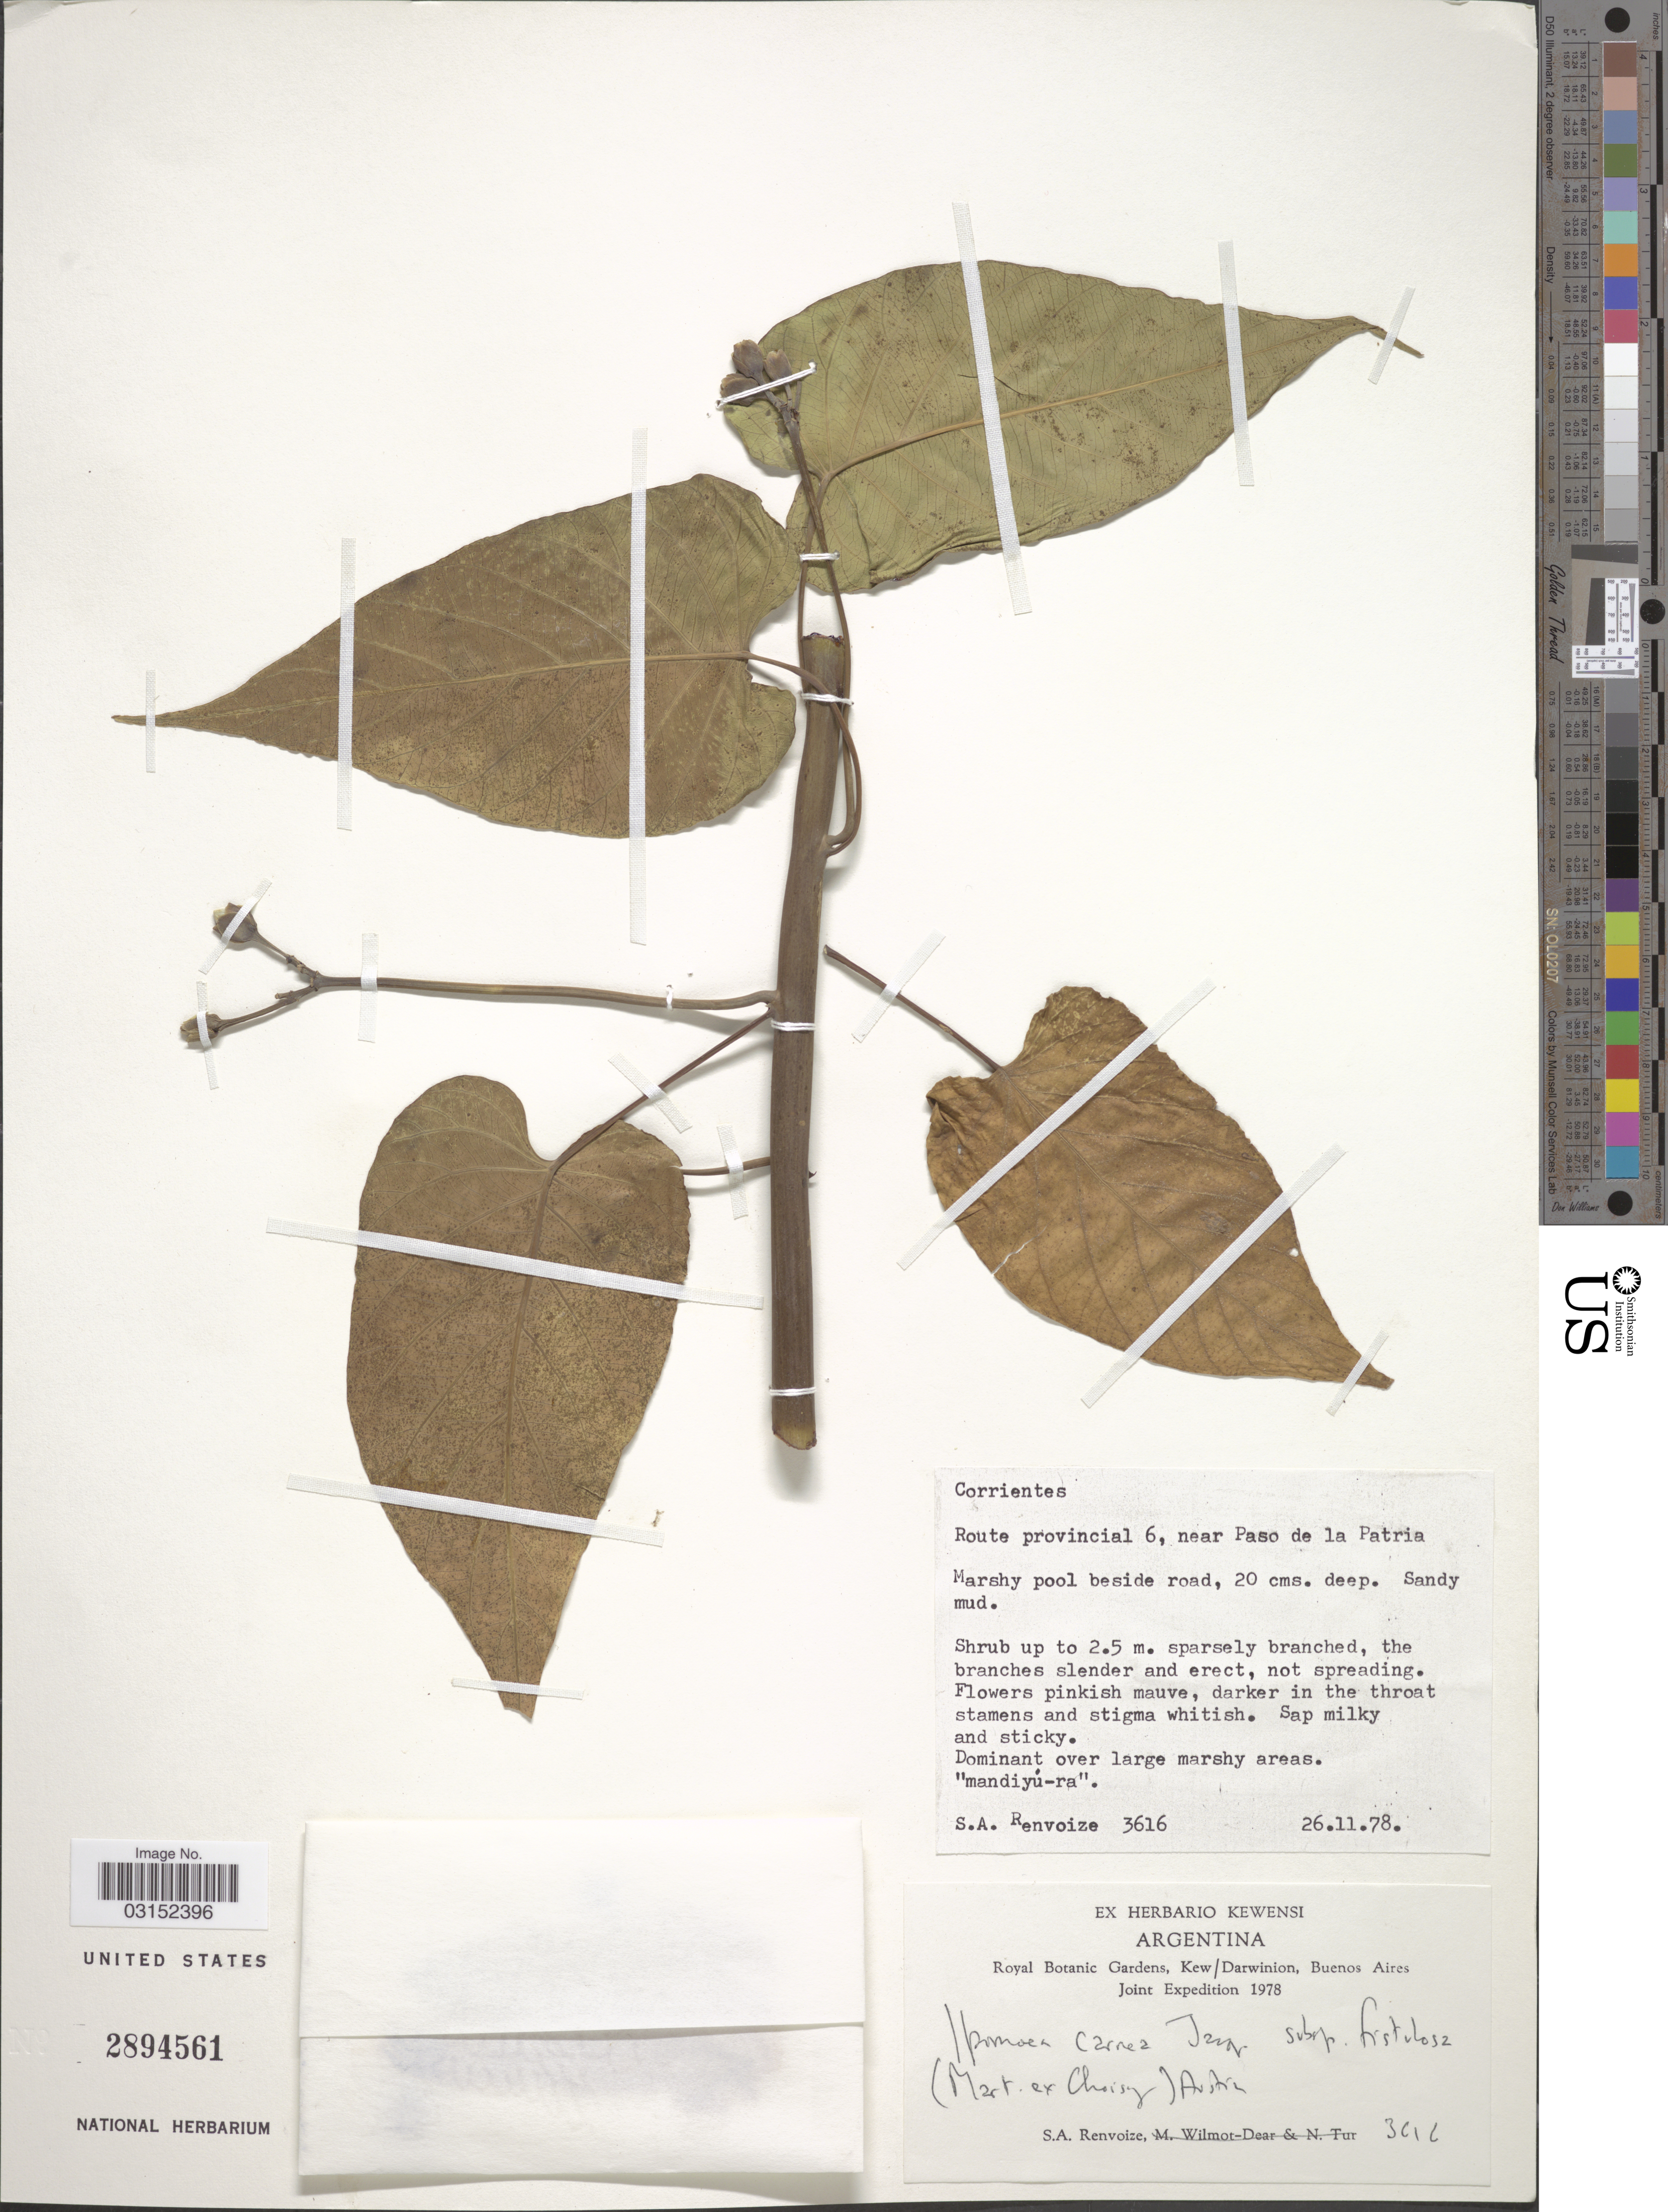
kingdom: Plantae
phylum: Tracheophyta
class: Magnoliopsida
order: Solanales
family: Convolvulaceae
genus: Ipomoea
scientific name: Ipomoea carnea subsp. fistulosa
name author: (Mart. ex Choisy) D.F. Austin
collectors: S. A. Renvoize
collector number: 3616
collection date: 1978-11-26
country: Argentina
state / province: Corrientes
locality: Route provincial 6, near Paso de la Patria, Marshy pool beside road.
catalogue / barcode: US 2894561